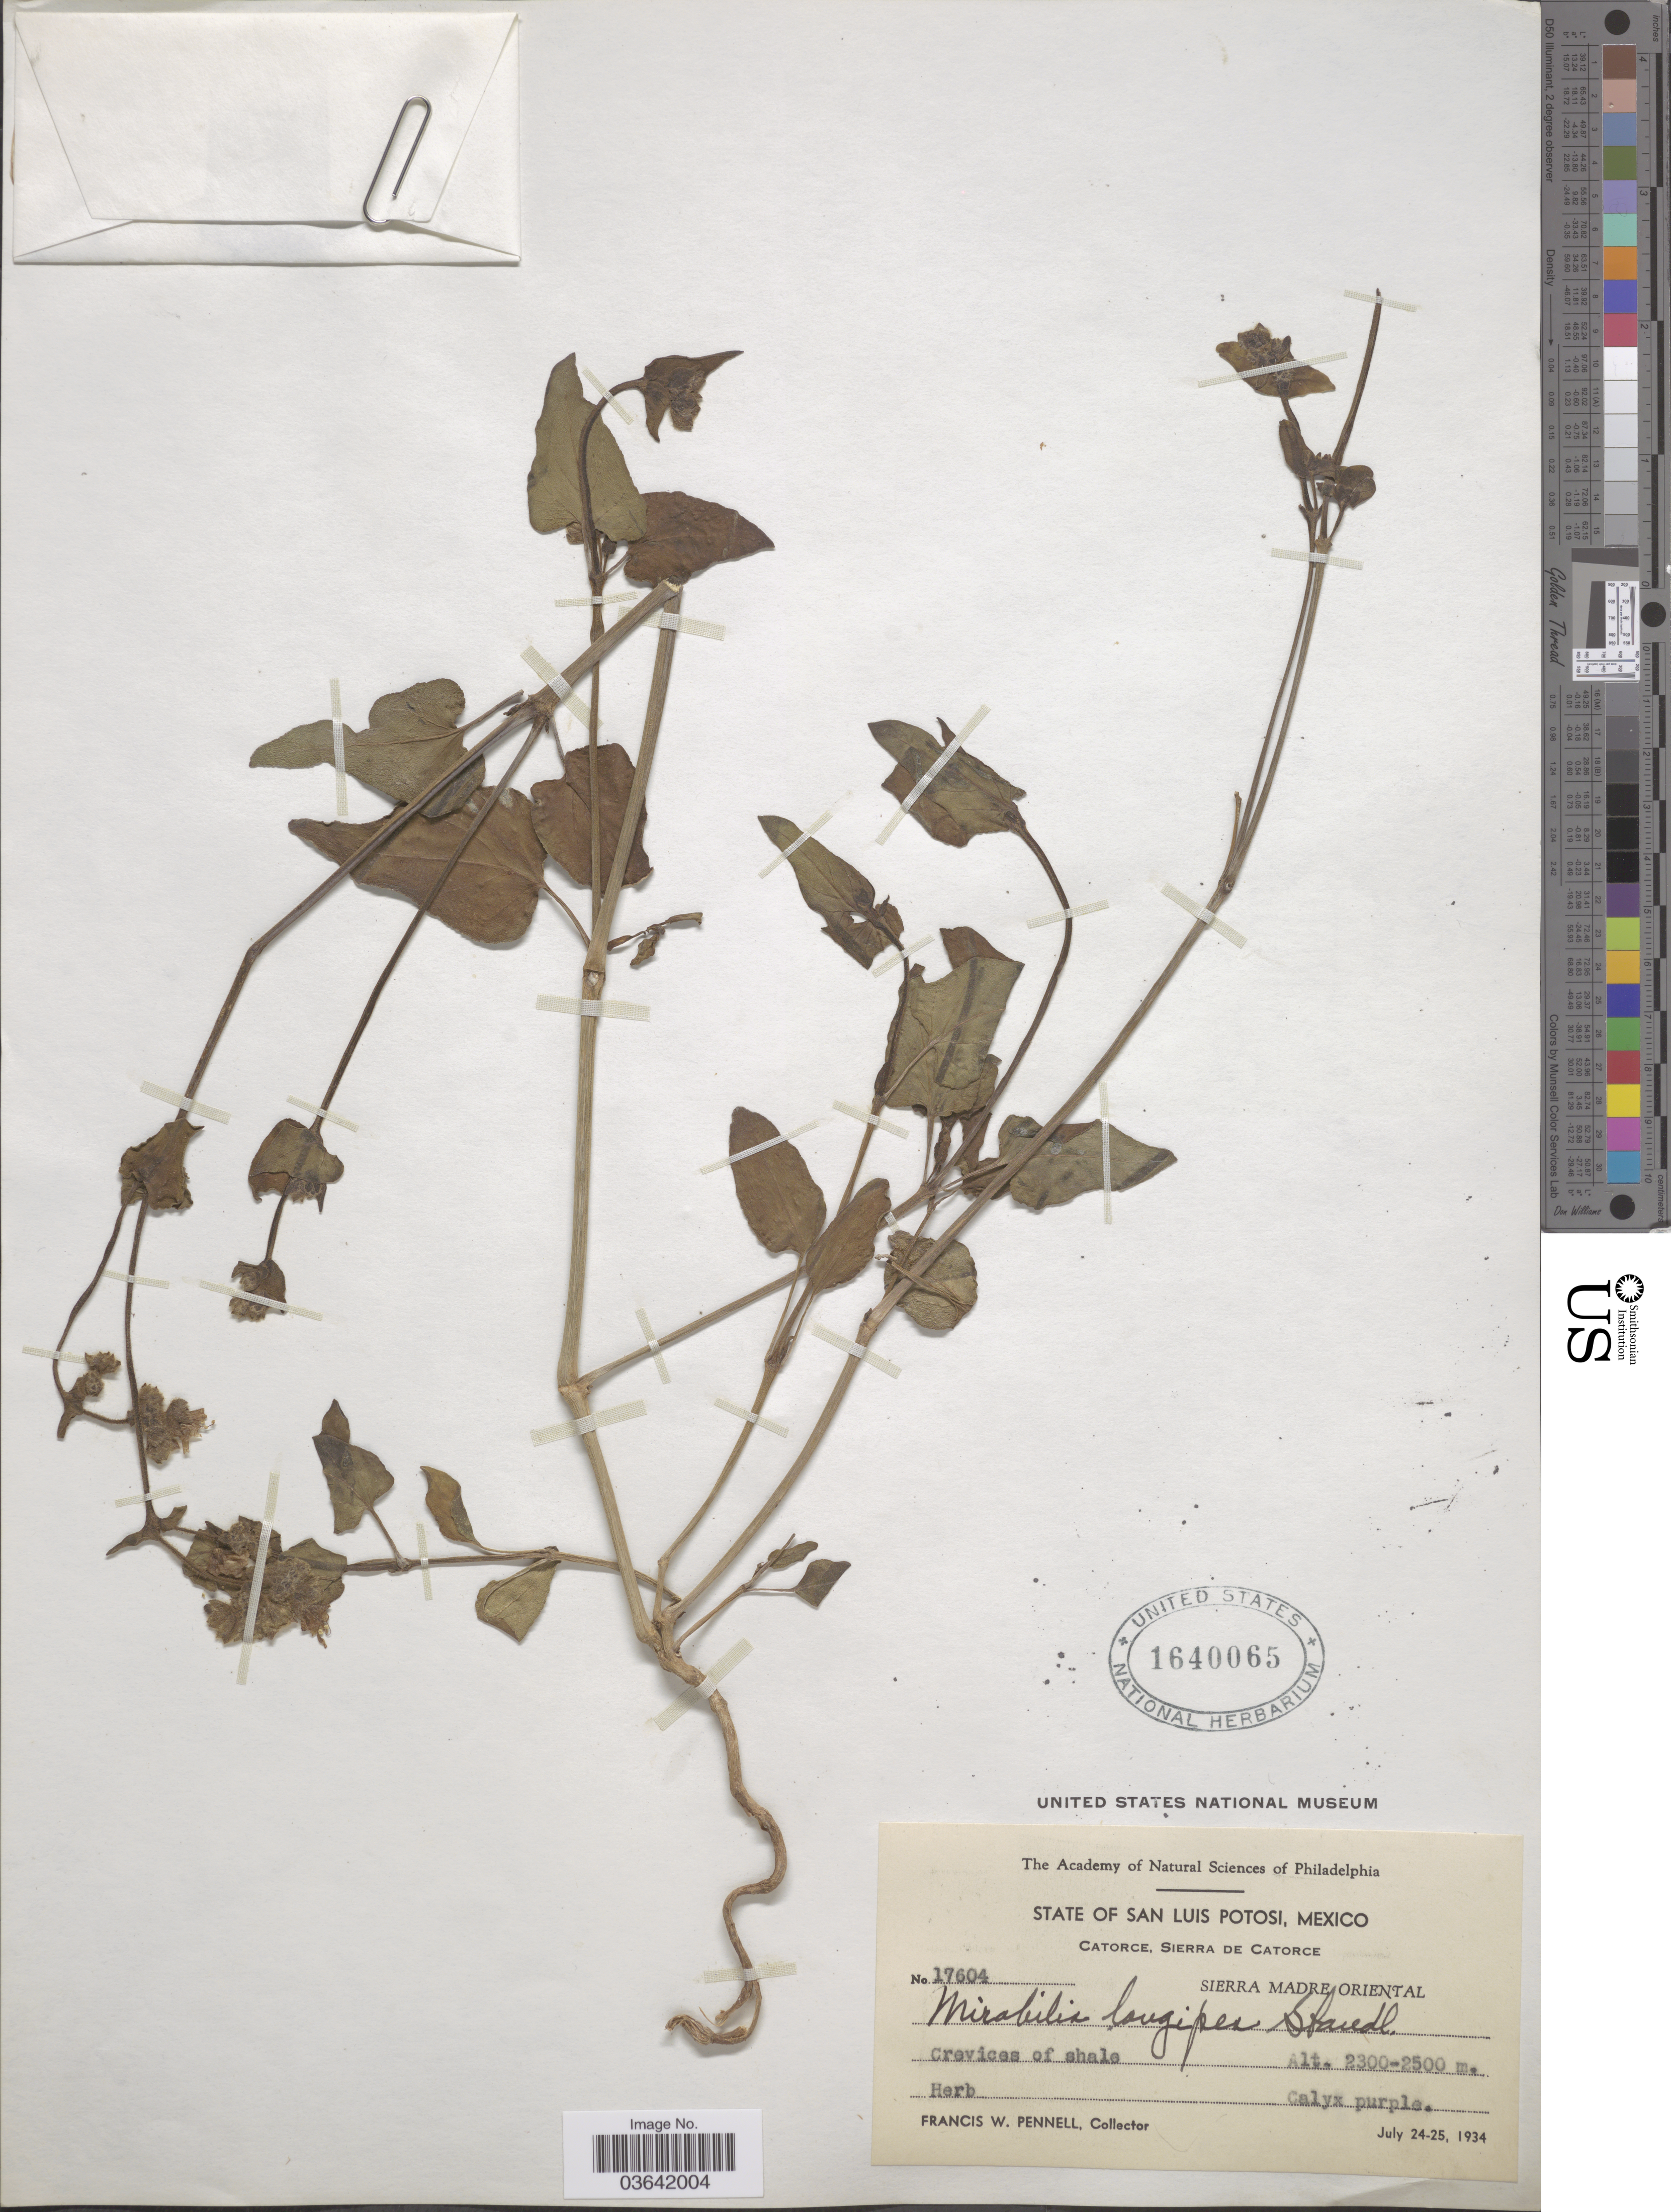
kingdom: Plantae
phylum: Tracheophyta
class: Magnoliopsida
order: Caryophyllales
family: Nyctaginaceae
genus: Mirabilis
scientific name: Mirabilis glabrifolia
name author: (Ort.) I.M. Johnst.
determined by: Strong, Mark T., (BOT), Smithsonian Institution - National Museum of Natural History (UNITED STATES)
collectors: F. W. Pennell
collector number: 17604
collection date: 1934-07-24/1934-07-25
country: Mexico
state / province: San Luis Potosí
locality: Catorce, Sierra de Catorce. Sierra Madre Oriental.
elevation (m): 2300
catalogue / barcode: US 1640065